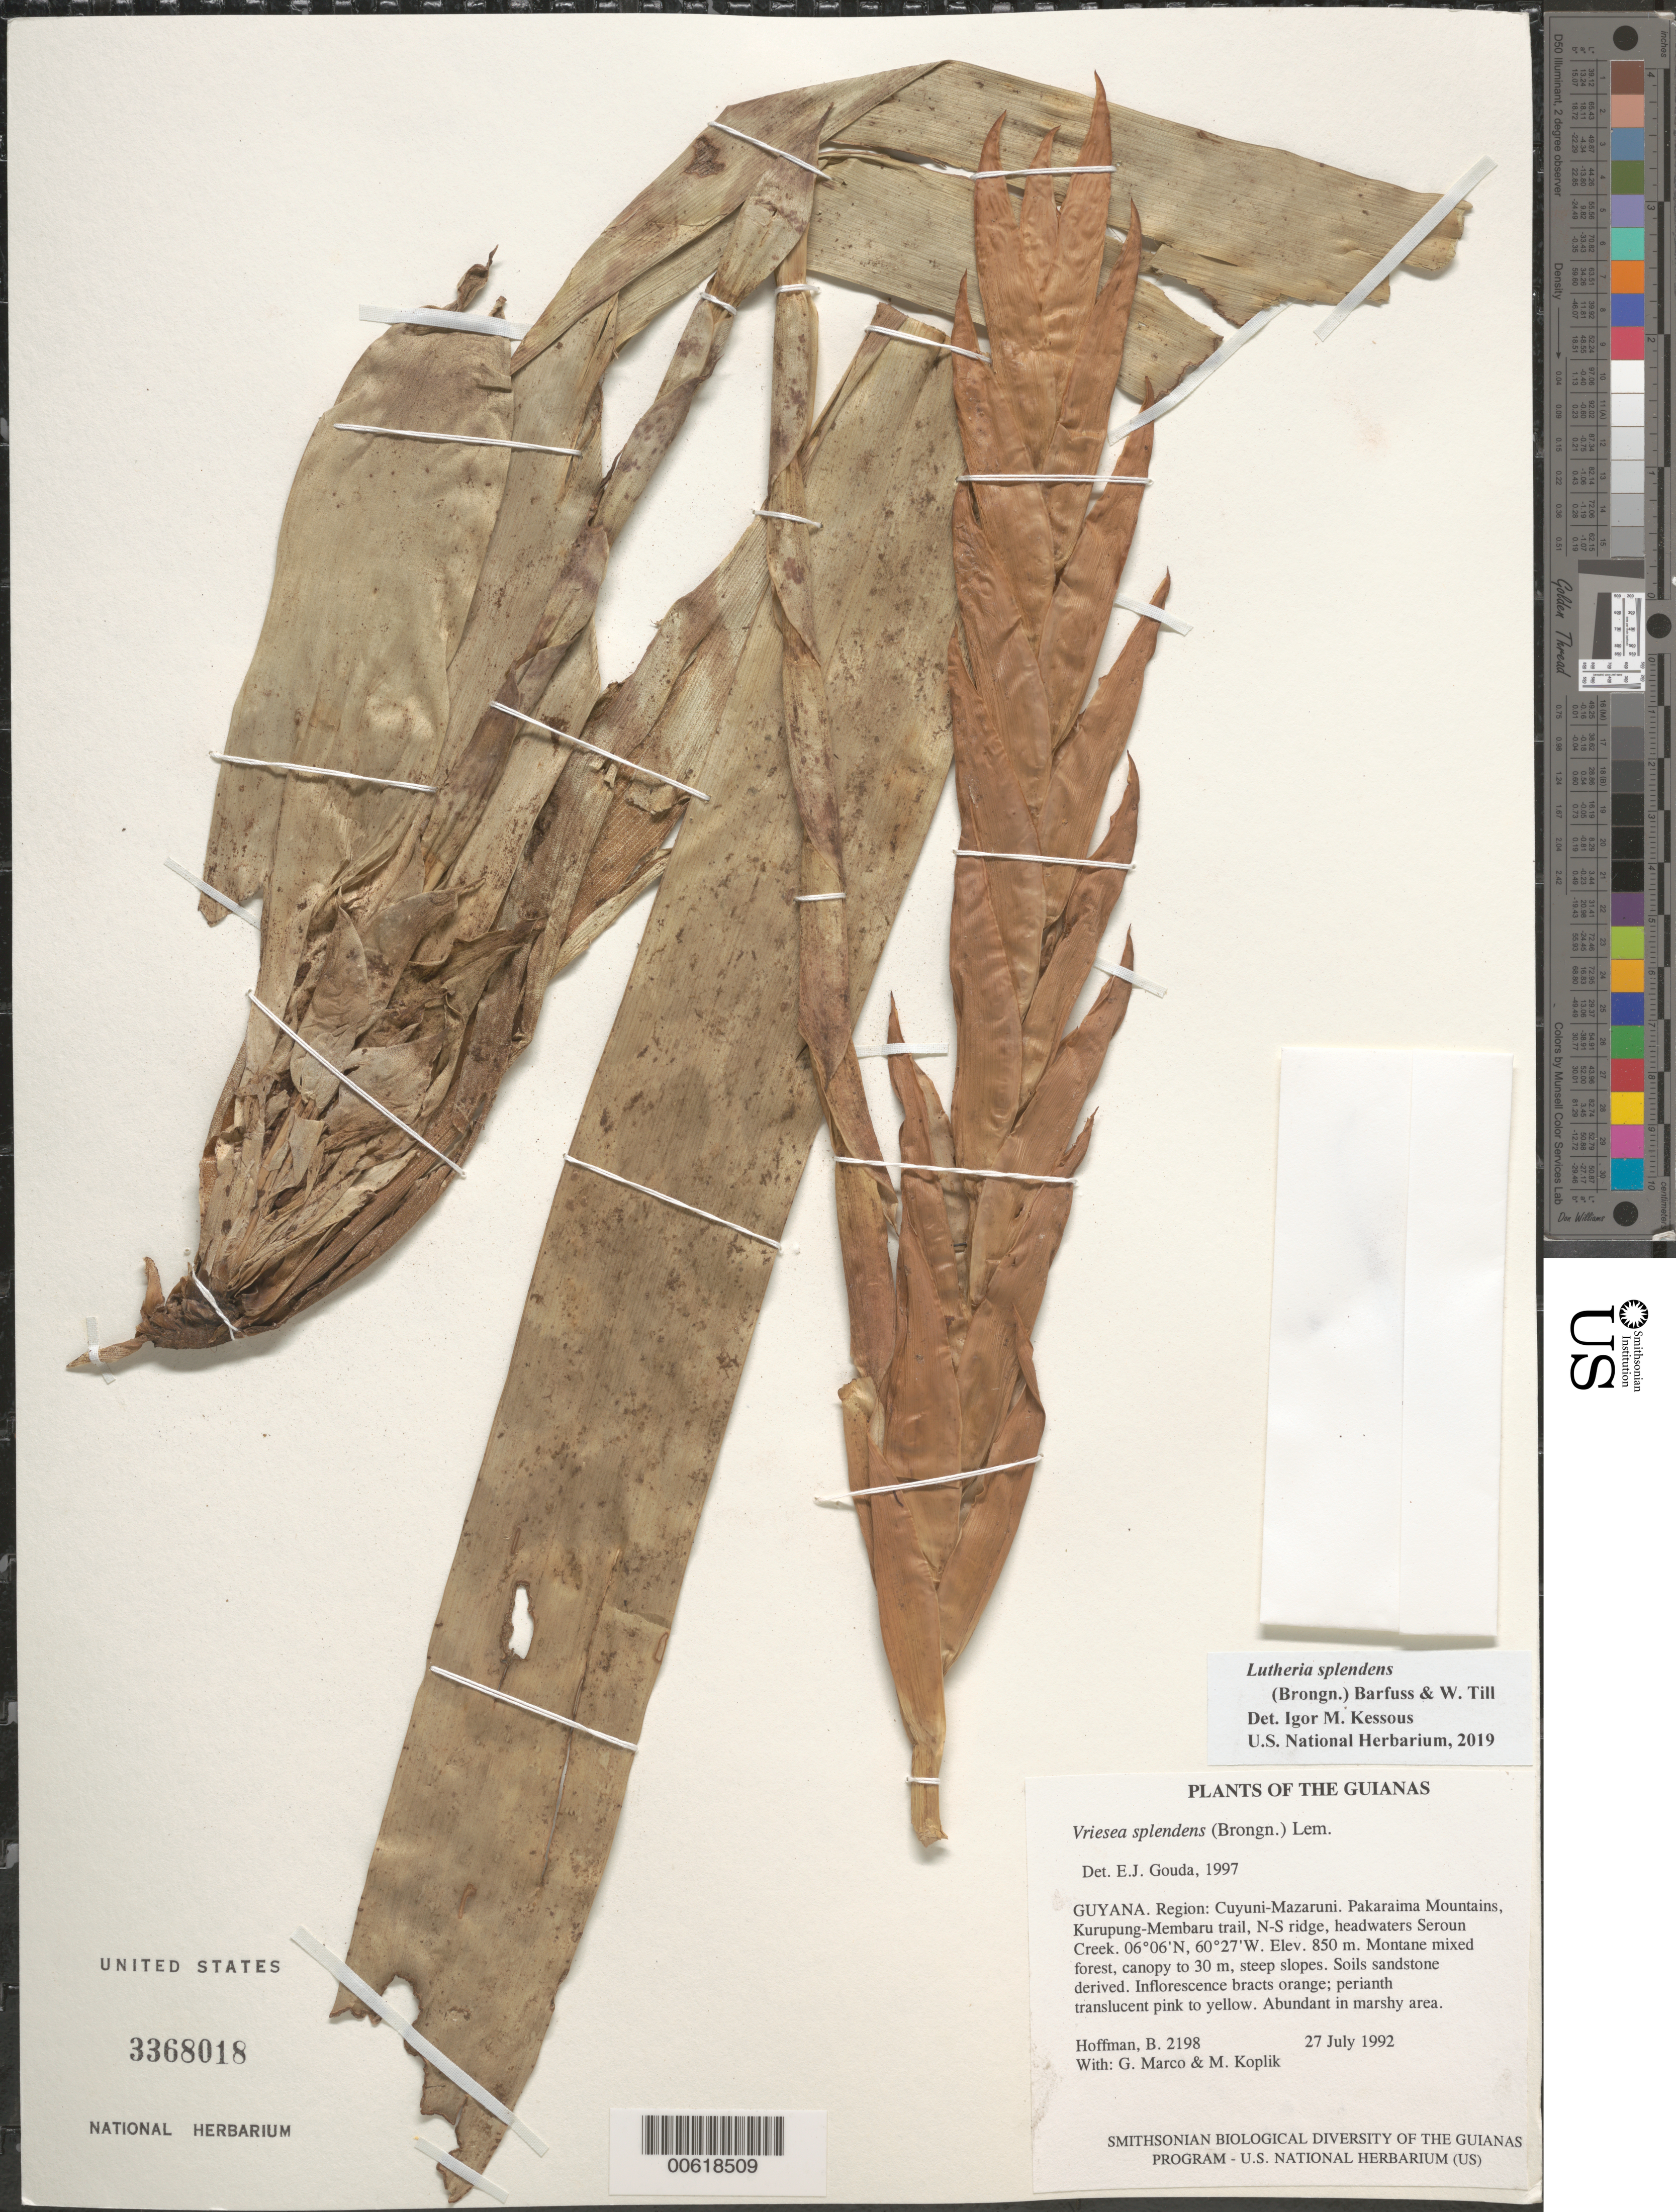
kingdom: Plantae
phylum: Tracheophyta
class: Liliopsida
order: Poales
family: Bromeliaceae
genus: Lutheria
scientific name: Lutheria splendens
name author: (Brongn.) W. Till & Barfuss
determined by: Kessous, Igor M.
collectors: B. Hoffman, G. Marco & M. Koplik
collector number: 2198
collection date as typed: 27 July 1992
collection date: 1992-07-27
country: Guyana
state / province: Cuyuni-Mazaruni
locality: Pakaraima Mountains, Kurupung-Membaru trail, N-S ridge, divide between the two watersheds, headwaters Seroun Creek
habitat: Montane mixed forest, canopy to 30 m, steep slopes. Soils sandstone derived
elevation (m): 850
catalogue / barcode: US 3368018